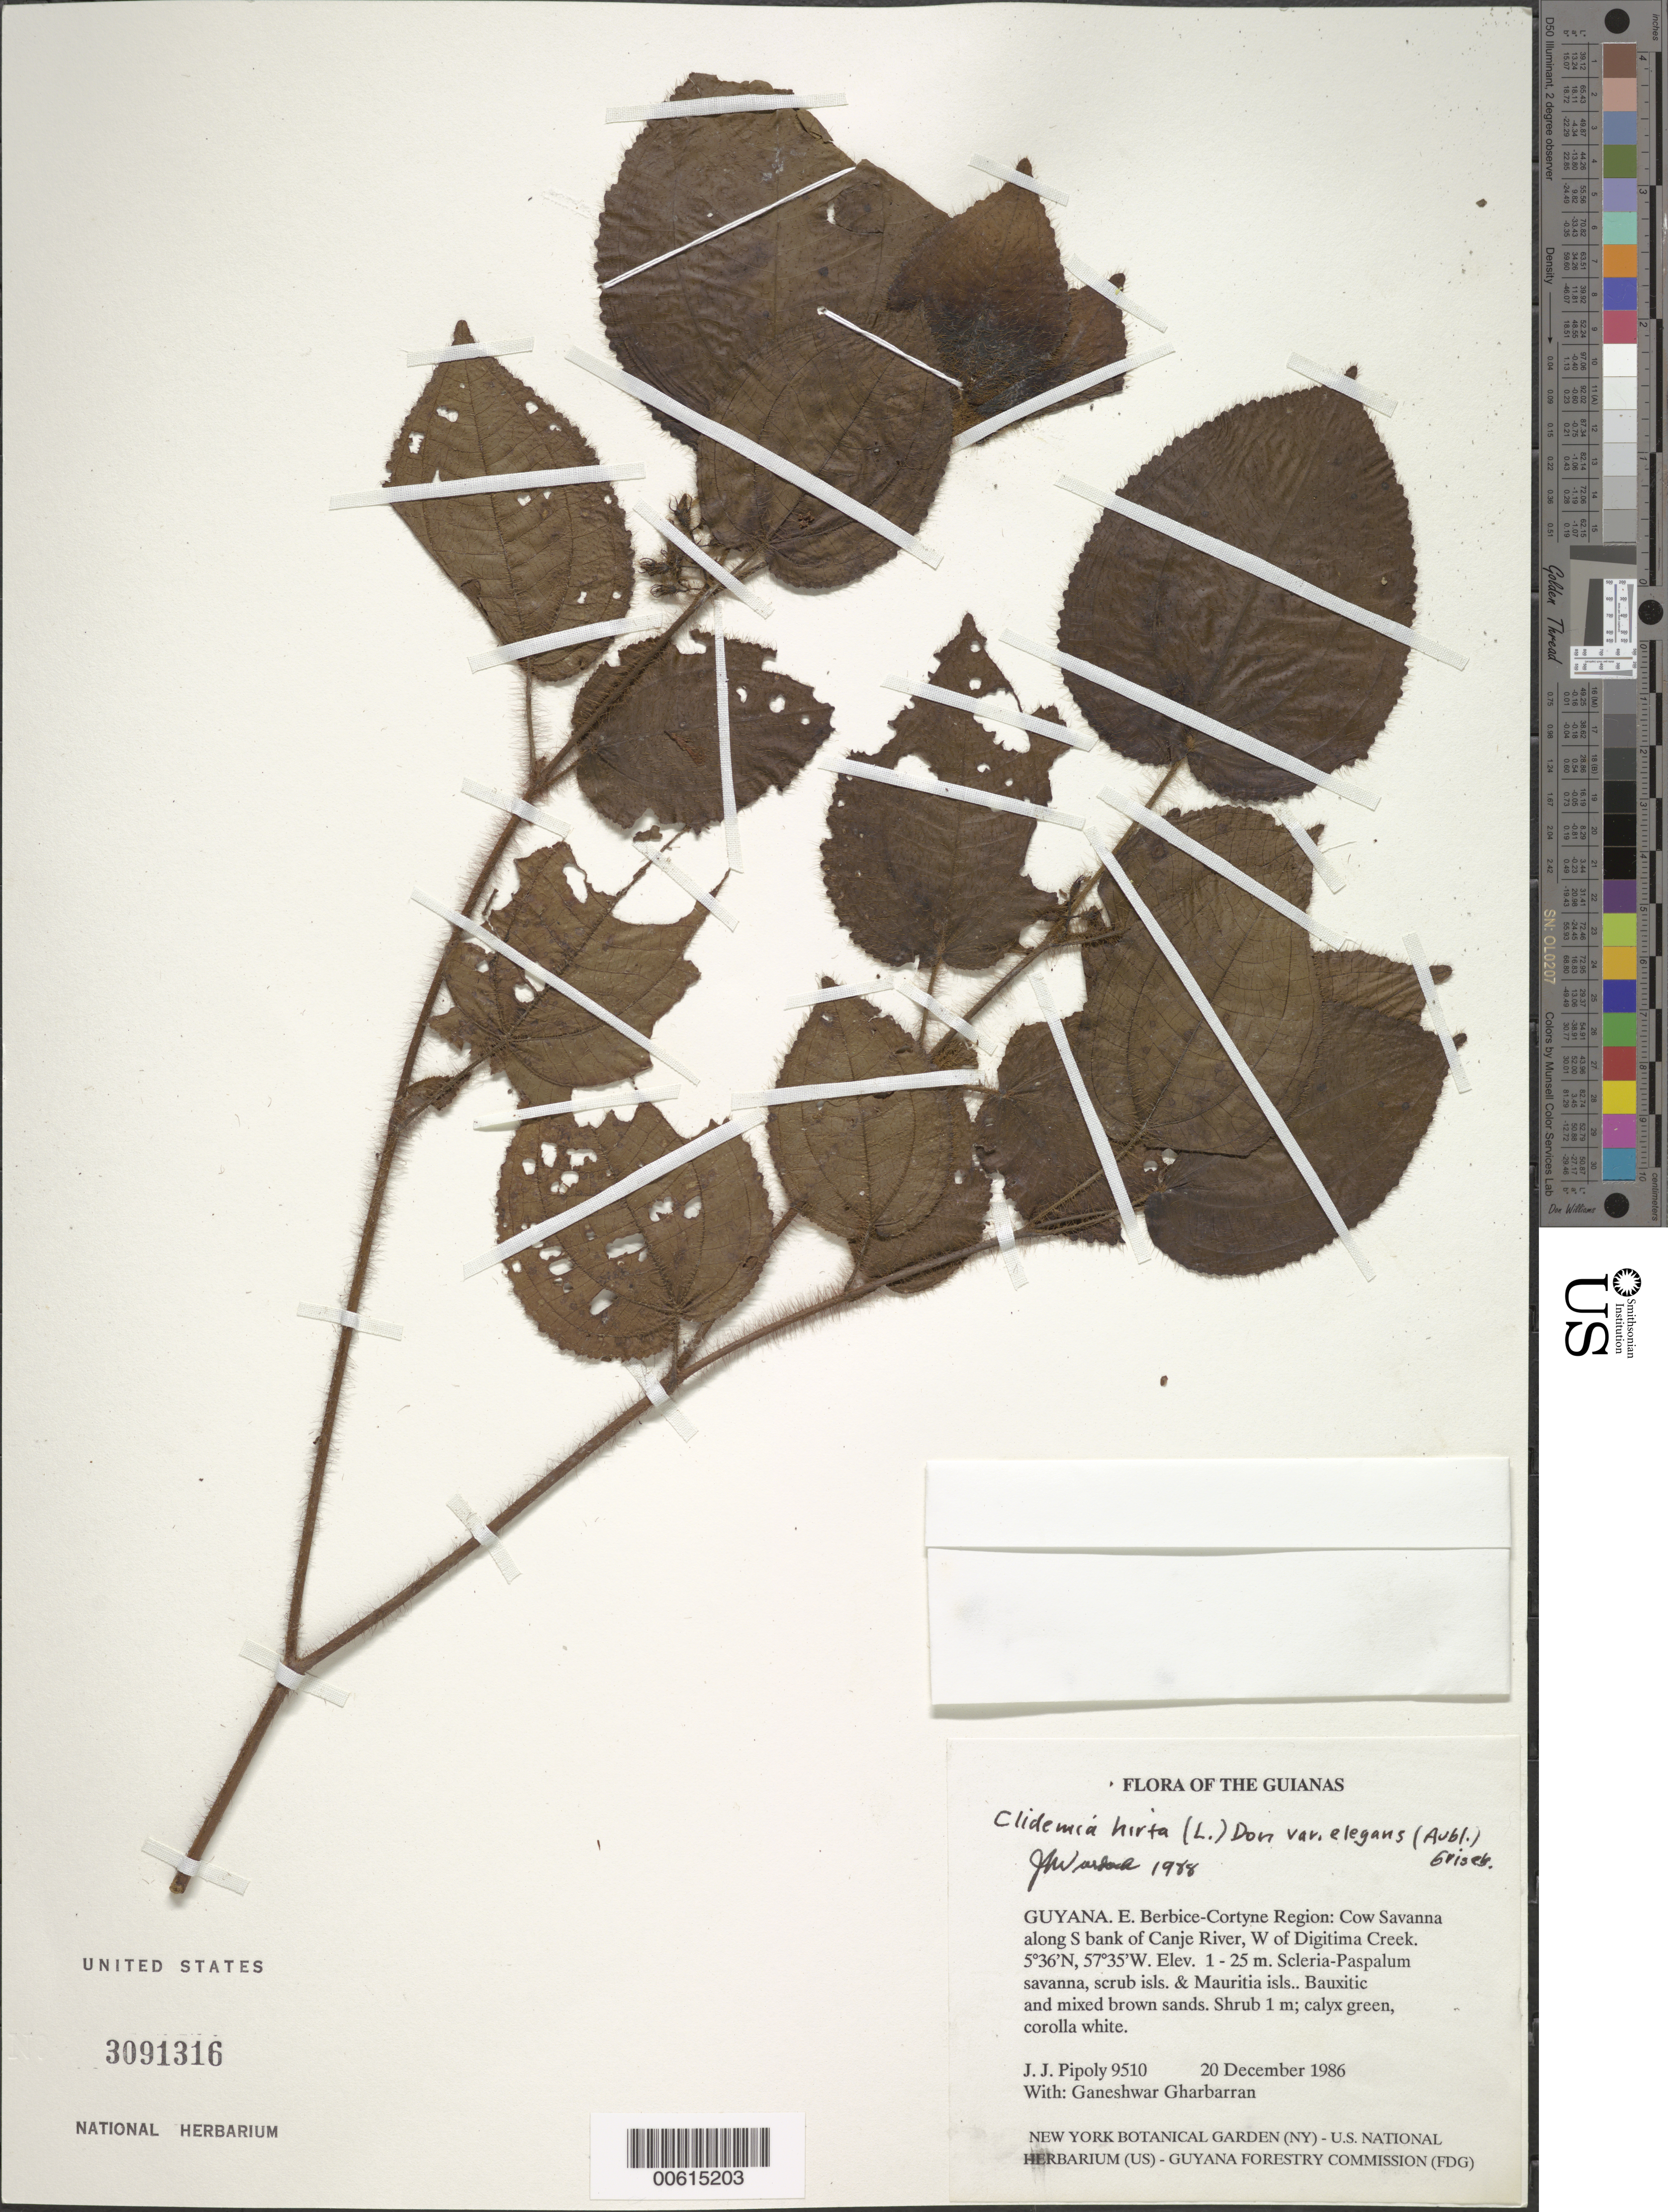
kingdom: Plantae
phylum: Tracheophyta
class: Magnoliopsida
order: Myrtales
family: Melastomataceae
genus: Clidemia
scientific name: Clidemia hirta var. elegans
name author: (Aubl.) Griseb.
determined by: Wurdack, John J., (US), US (UNITED STATES)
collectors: J. J. Pipoly & G. Gharbarran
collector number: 9510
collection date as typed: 20 December 1986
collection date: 1986-12-20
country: Guyana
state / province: E. Berbice-Corentyne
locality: Cow savanna, along S bank of Canje River, W of Digitima Creek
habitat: Scleria-Paspalum savanna, scrub isls. & Mauritia isls. Bauxitic and mixed brown sands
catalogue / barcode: US 3091316